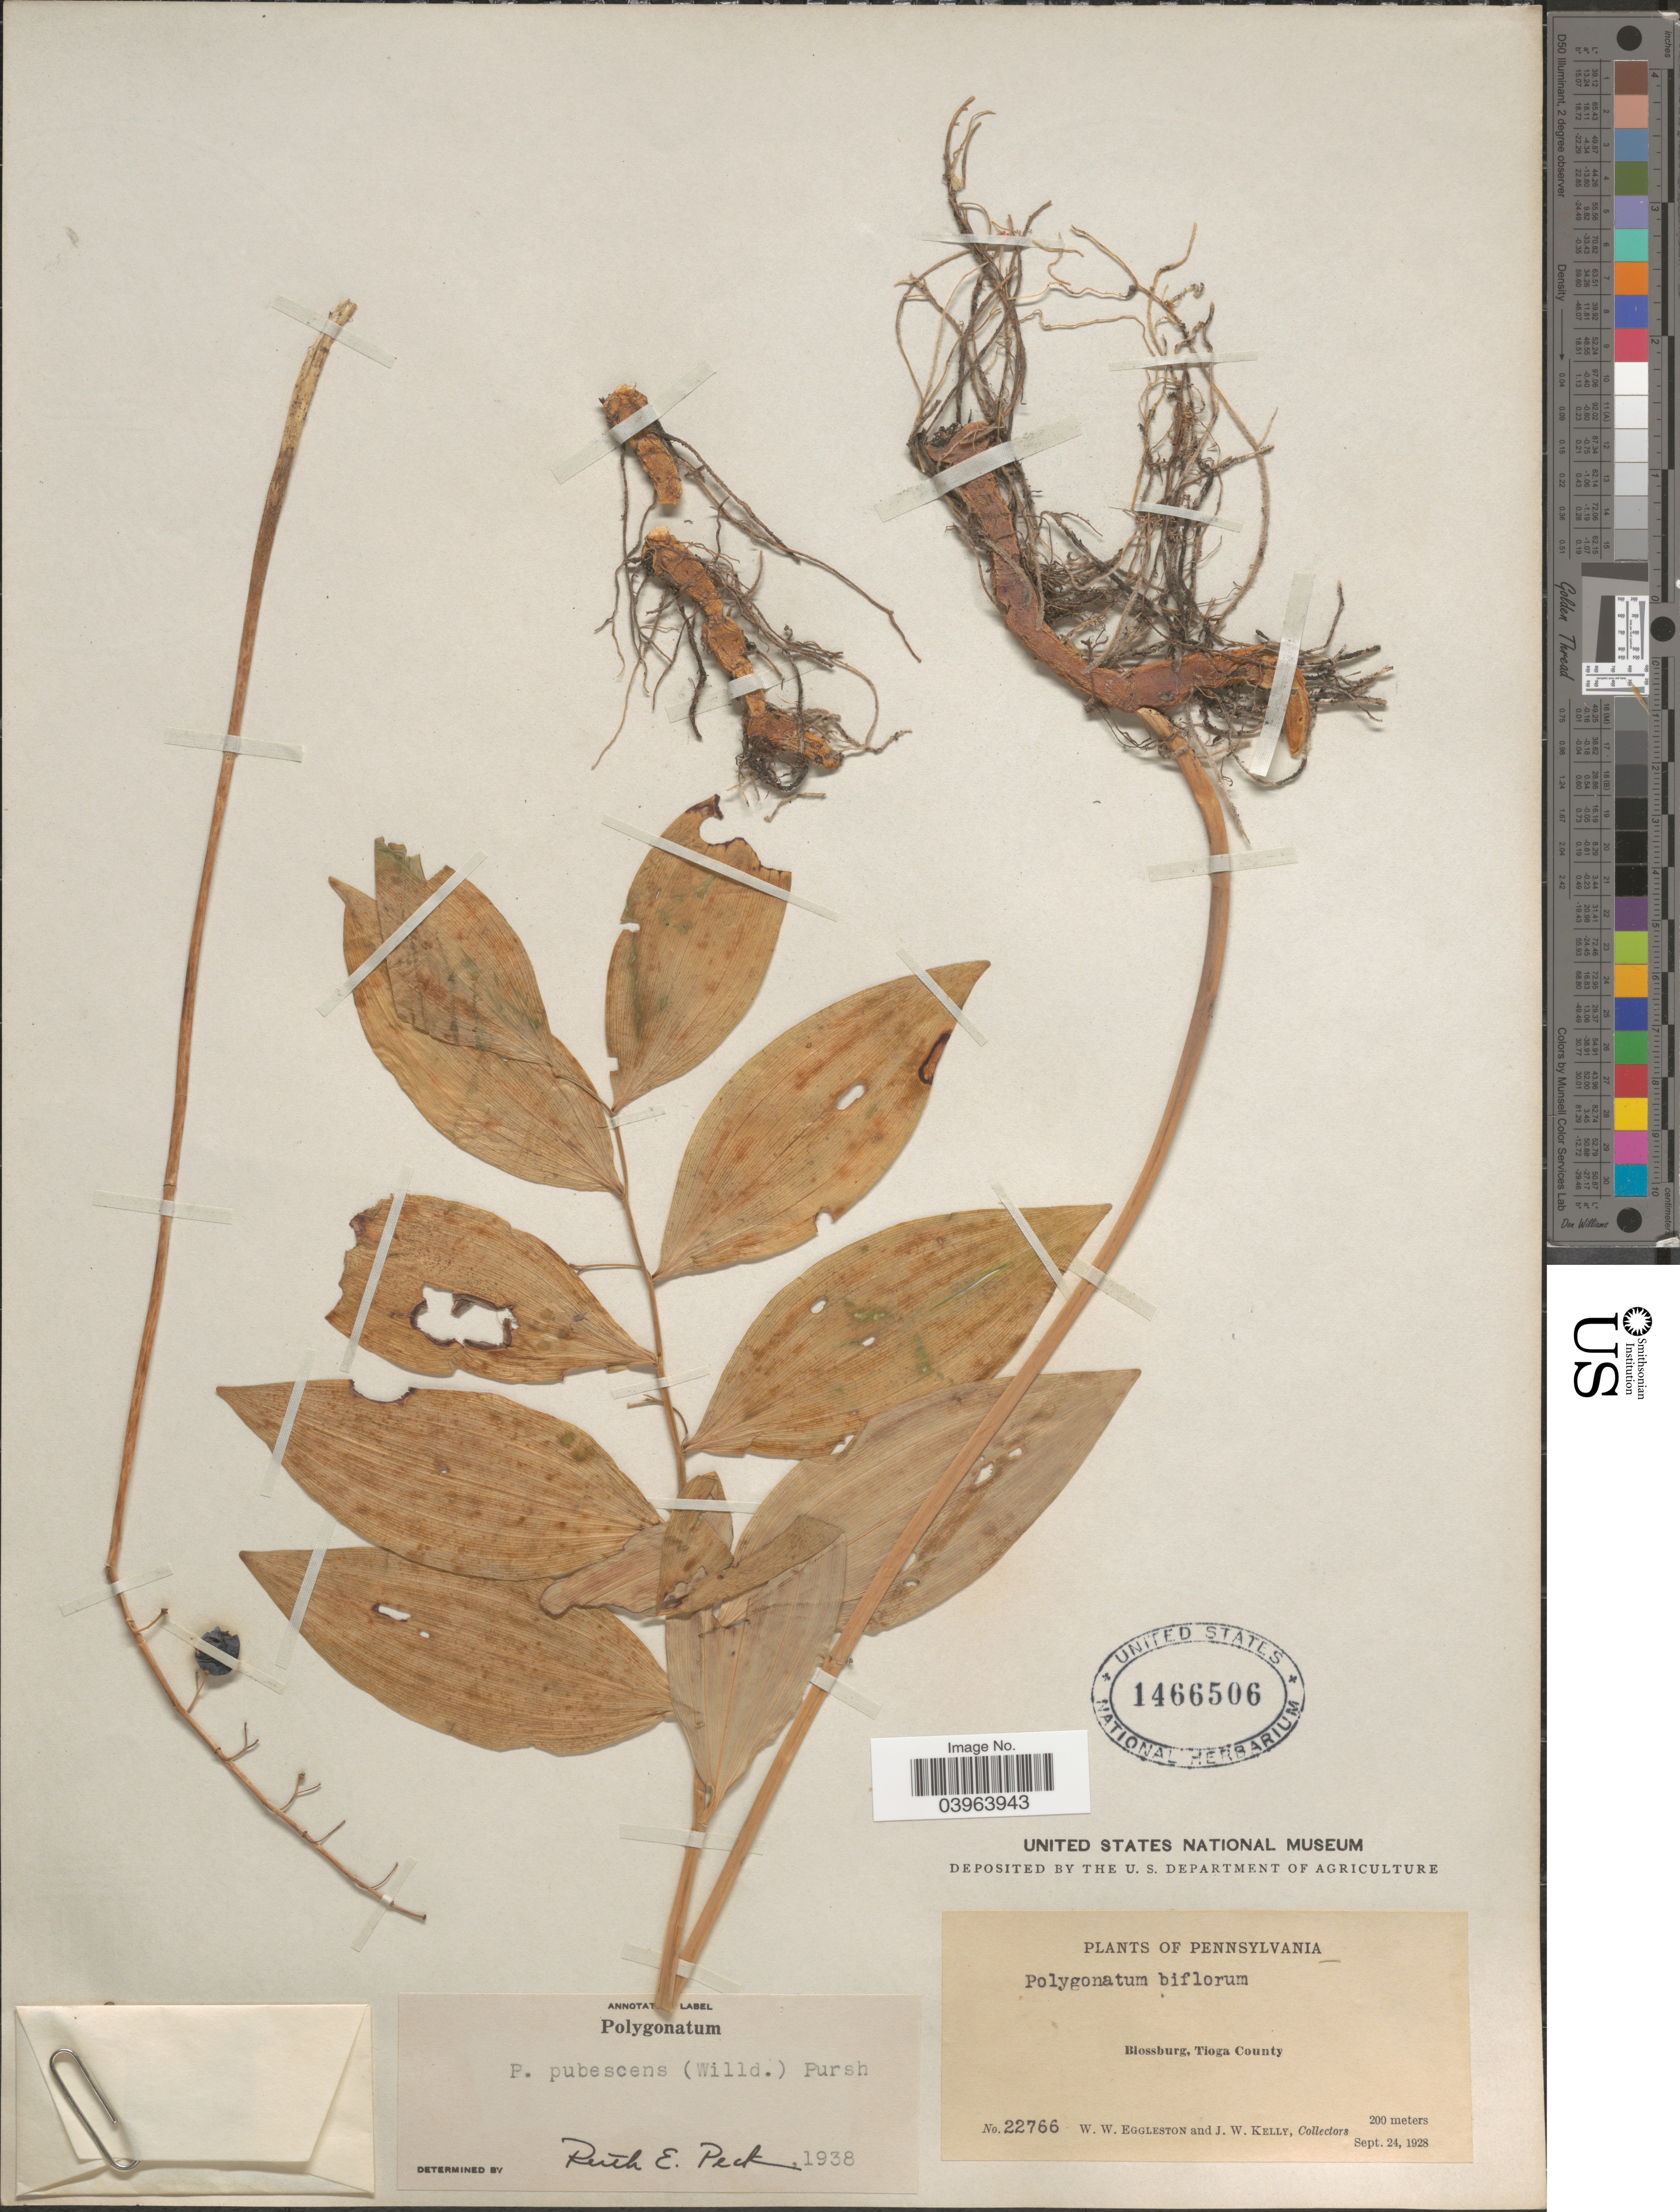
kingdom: Plantae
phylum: Tracheophyta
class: Liliopsida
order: Asparagales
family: Asparagaceae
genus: Polygonatum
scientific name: Polygonatum pubescens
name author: (Willd.) Pursh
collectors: W. W. Eggleston & J. Kelly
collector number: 22766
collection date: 1928-09-24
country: United States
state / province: Pennsylvania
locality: Blossburg, Tioga County.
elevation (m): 200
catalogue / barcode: US 1466506